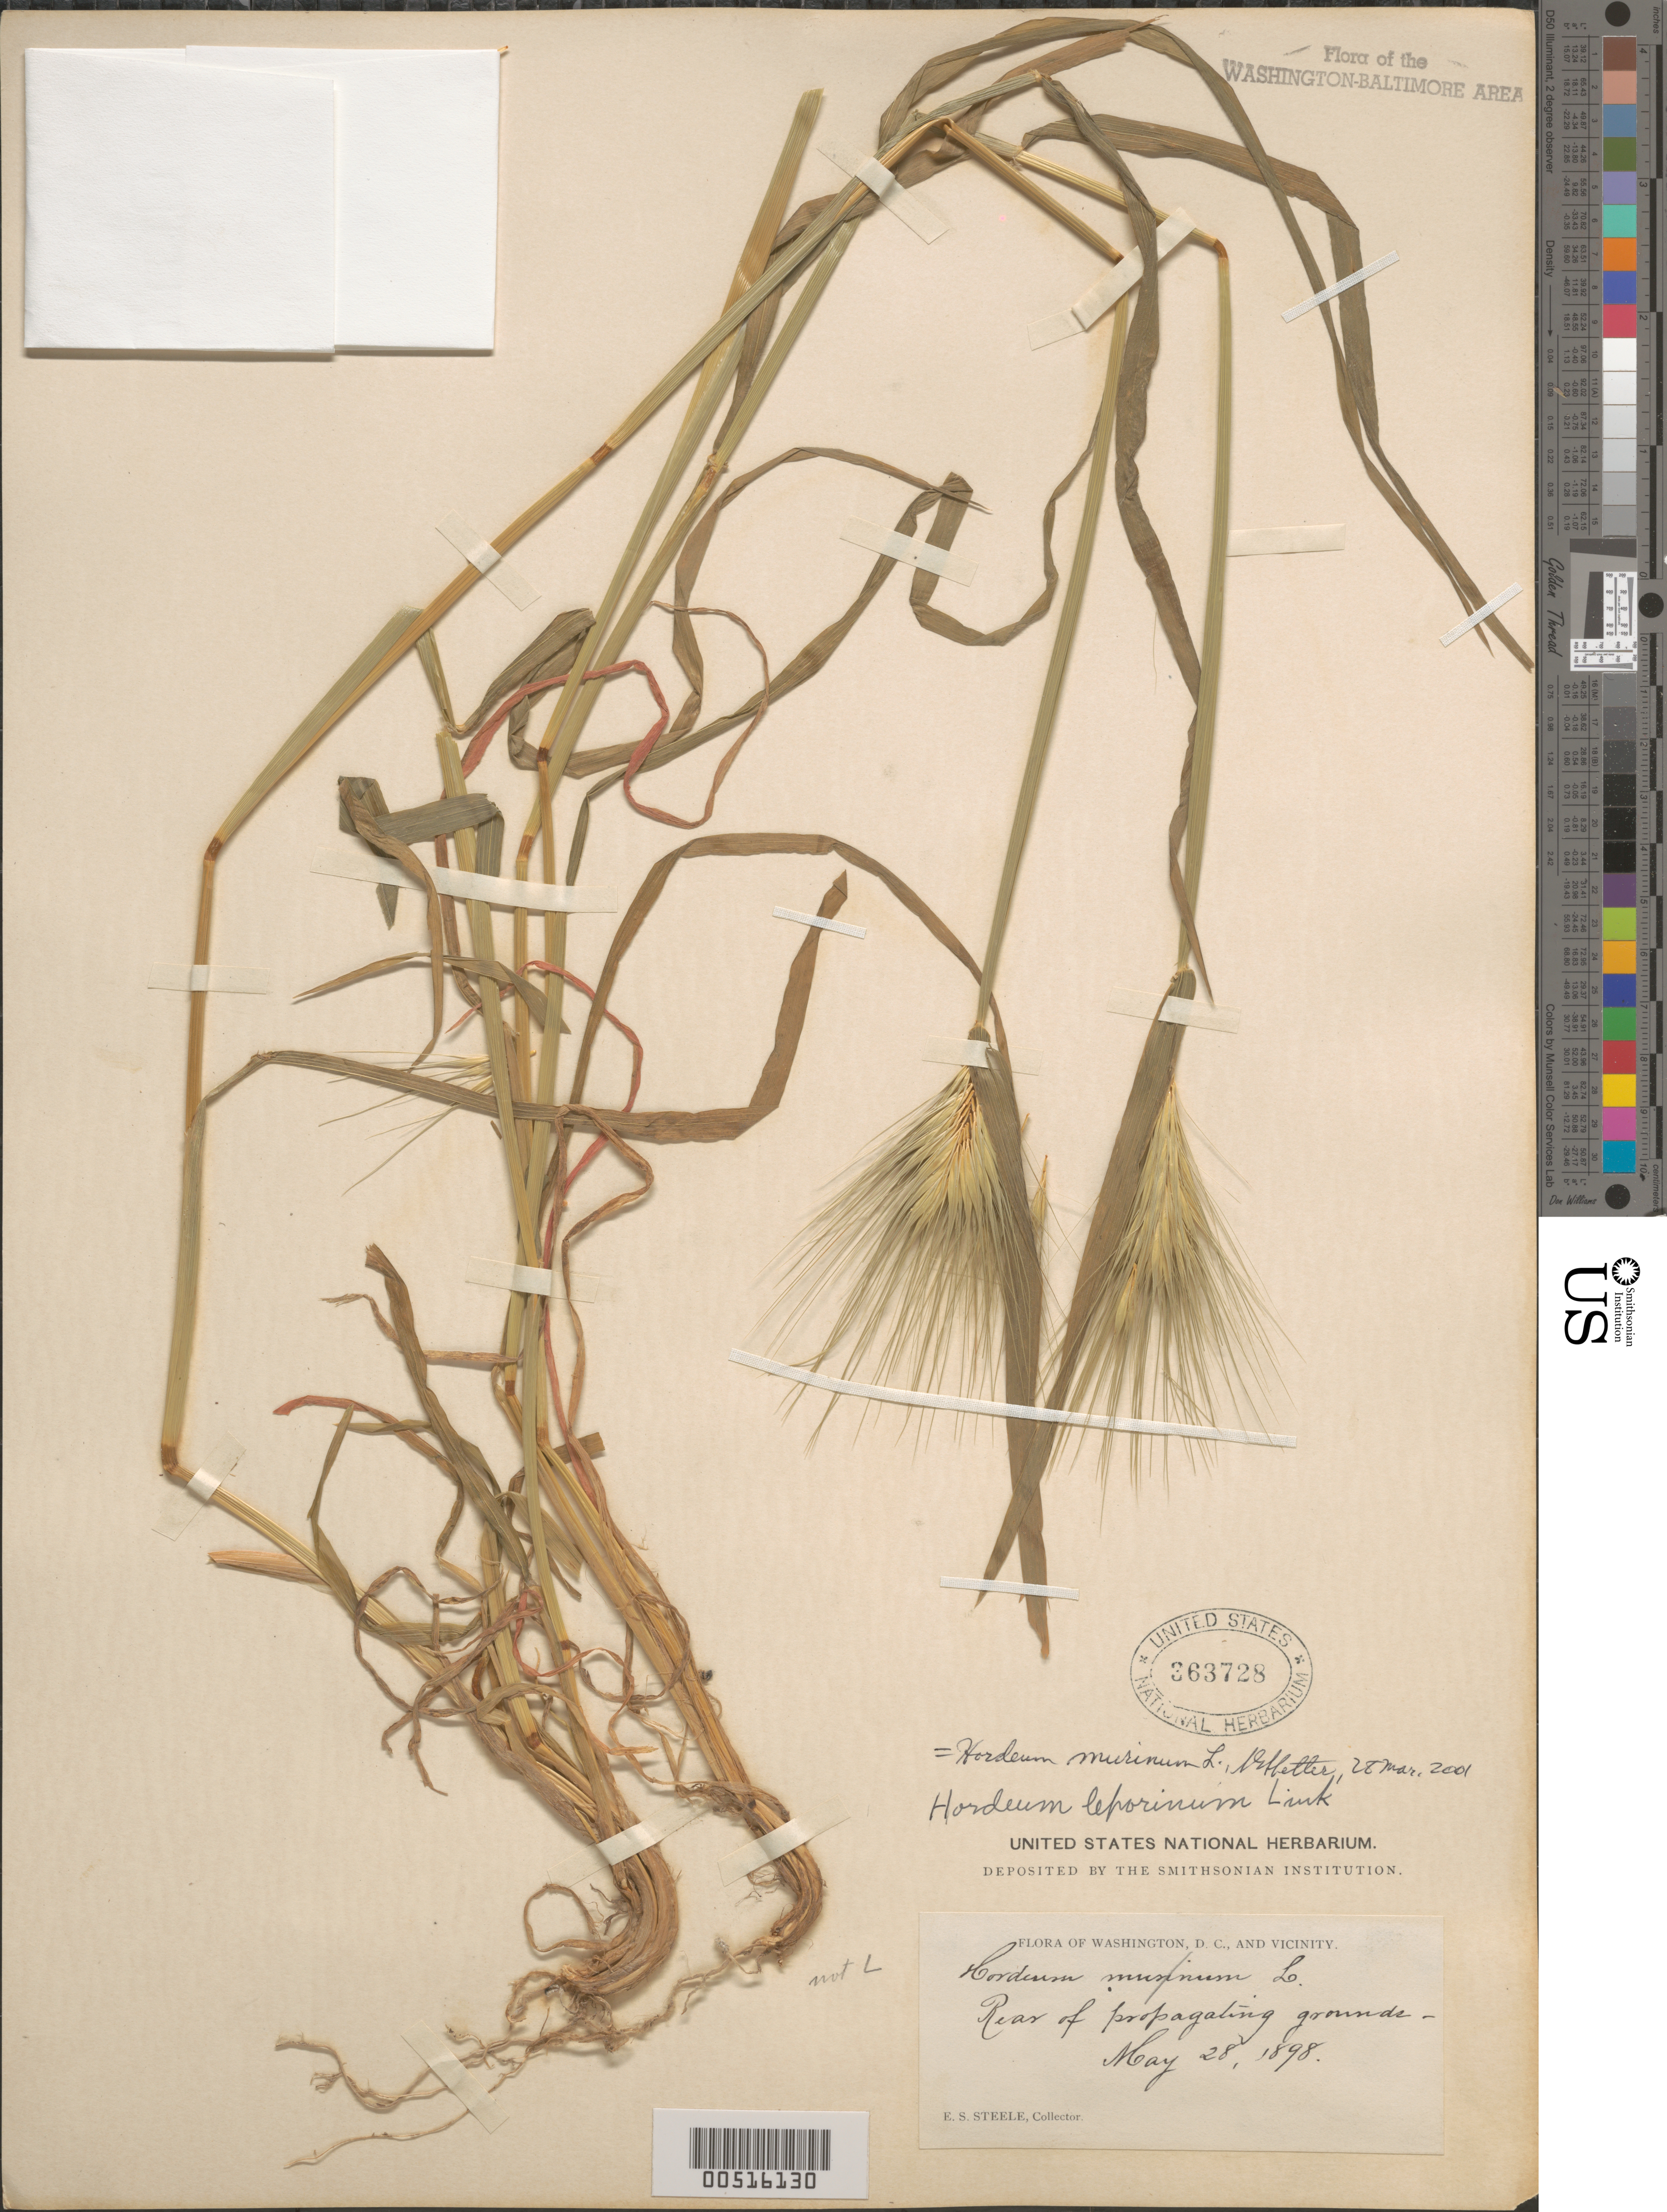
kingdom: Plantae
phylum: Tracheophyta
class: Liliopsida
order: Poales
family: Poaceae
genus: Hordeum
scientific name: Hordeum murinum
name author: L.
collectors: E. Steele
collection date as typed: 28 May 1898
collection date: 1898-05-28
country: United States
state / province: District of Columbia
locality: Propagating grounds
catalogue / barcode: US 363728